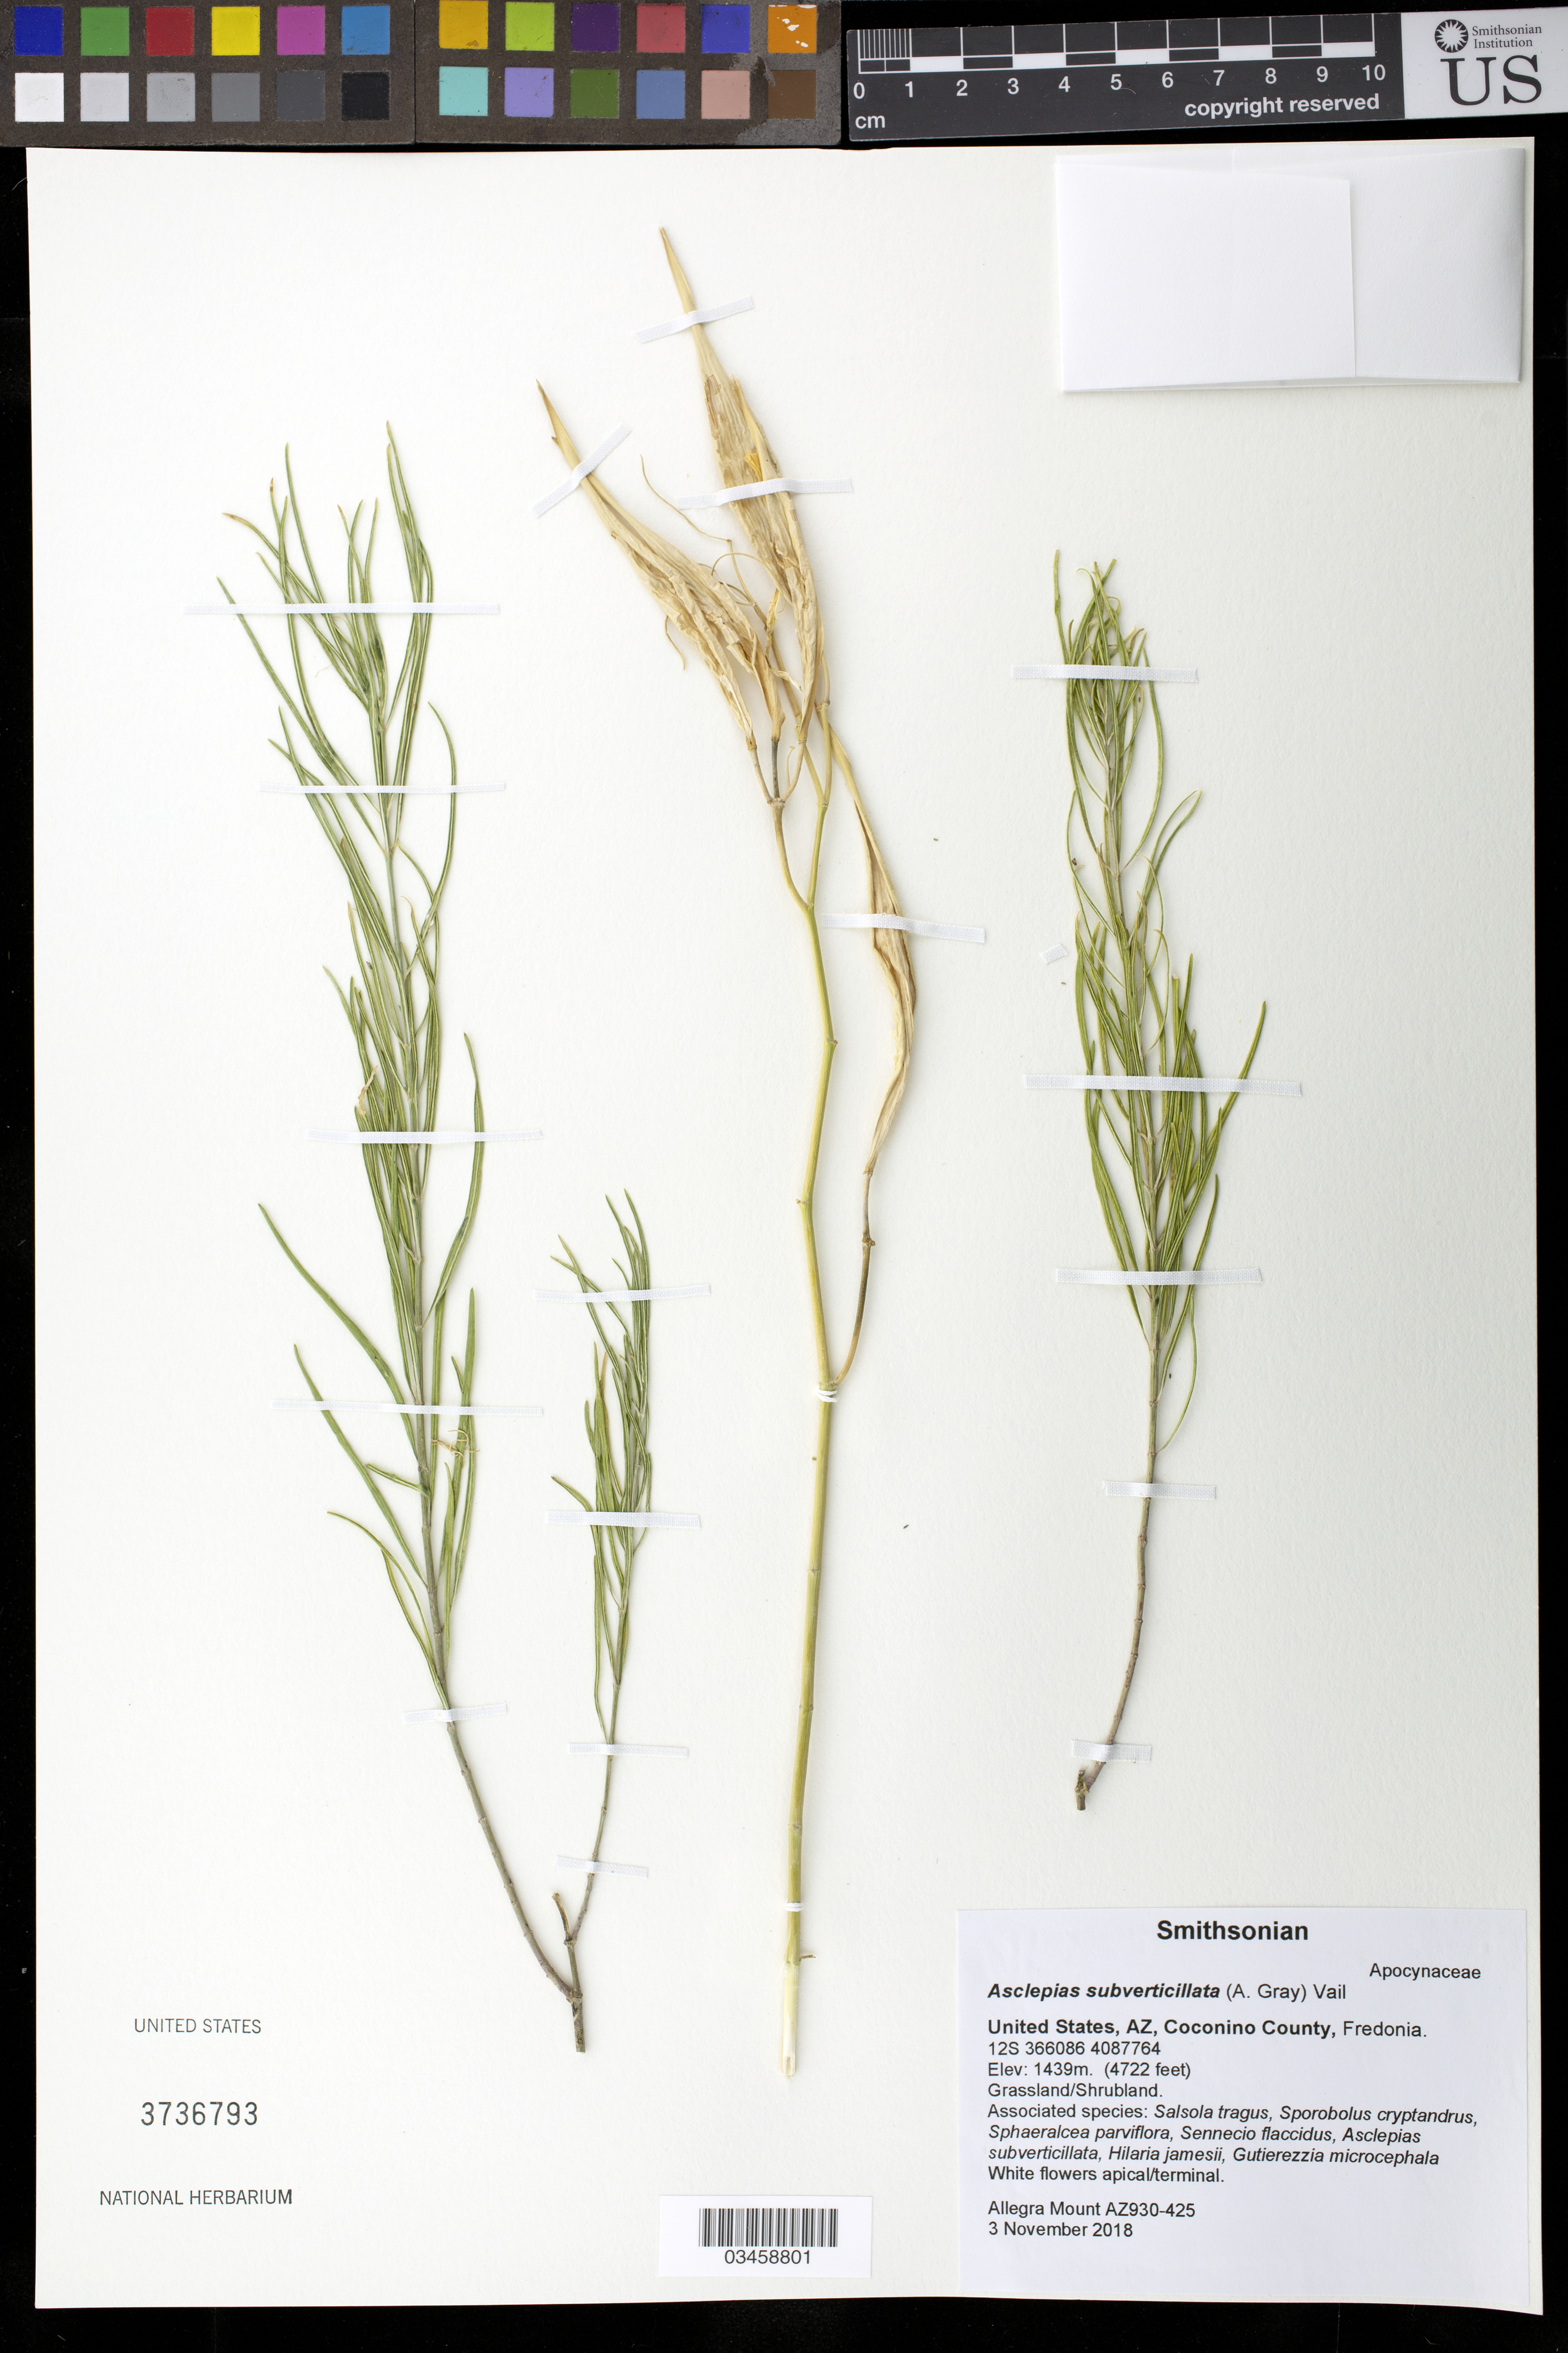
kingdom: Plantae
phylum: Tracheophyta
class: Magnoliopsida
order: Gentianales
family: Apocynaceae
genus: Asclepias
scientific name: Asclepias subverticillata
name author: (A. Gray) Vail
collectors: A. Mount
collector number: AZ930-425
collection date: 2018-11-03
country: United States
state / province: Arizona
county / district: Cococino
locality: Fredonia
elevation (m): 1439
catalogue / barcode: US 3736793